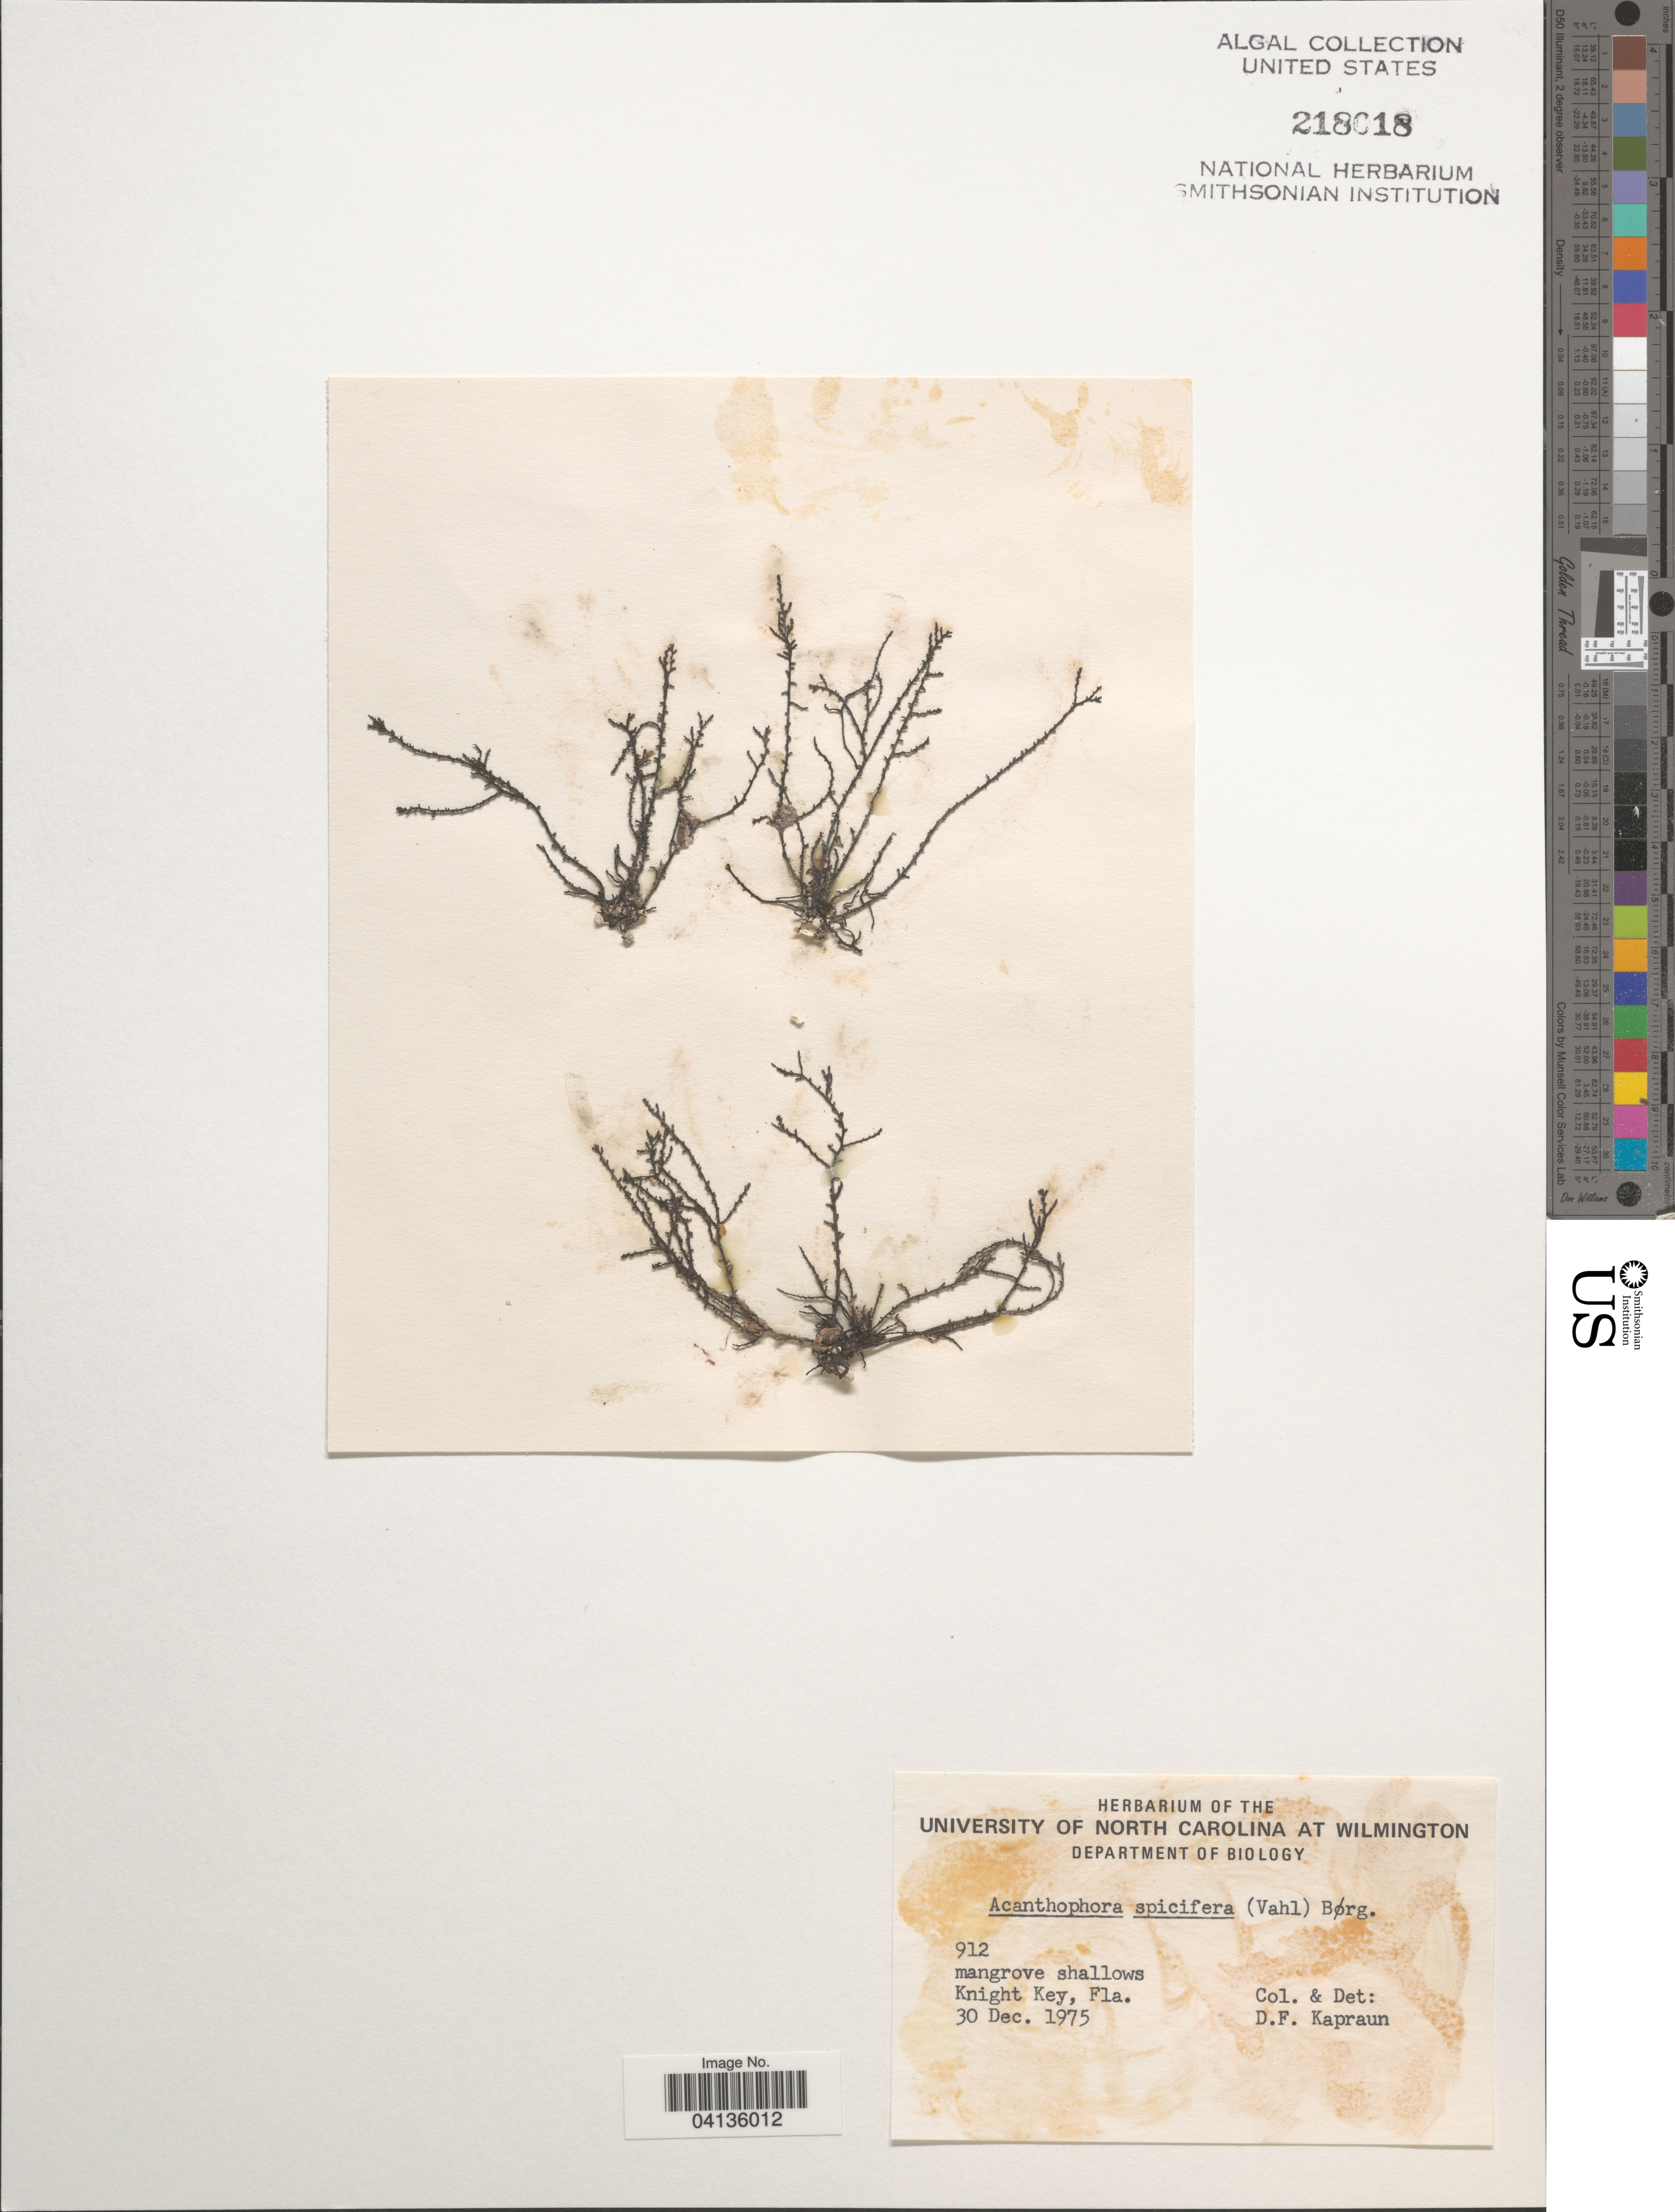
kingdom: Plantae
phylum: Rhodophyta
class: Florideophyceae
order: Ceramiales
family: Rhodomelaceae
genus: Acanthophora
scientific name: Acanthophora spicifera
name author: (Vahl) Børgesen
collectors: D. F. Kapraun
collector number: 912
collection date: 1975-12-30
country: United States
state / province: Florida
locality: Knight Key.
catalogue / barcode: US 218018